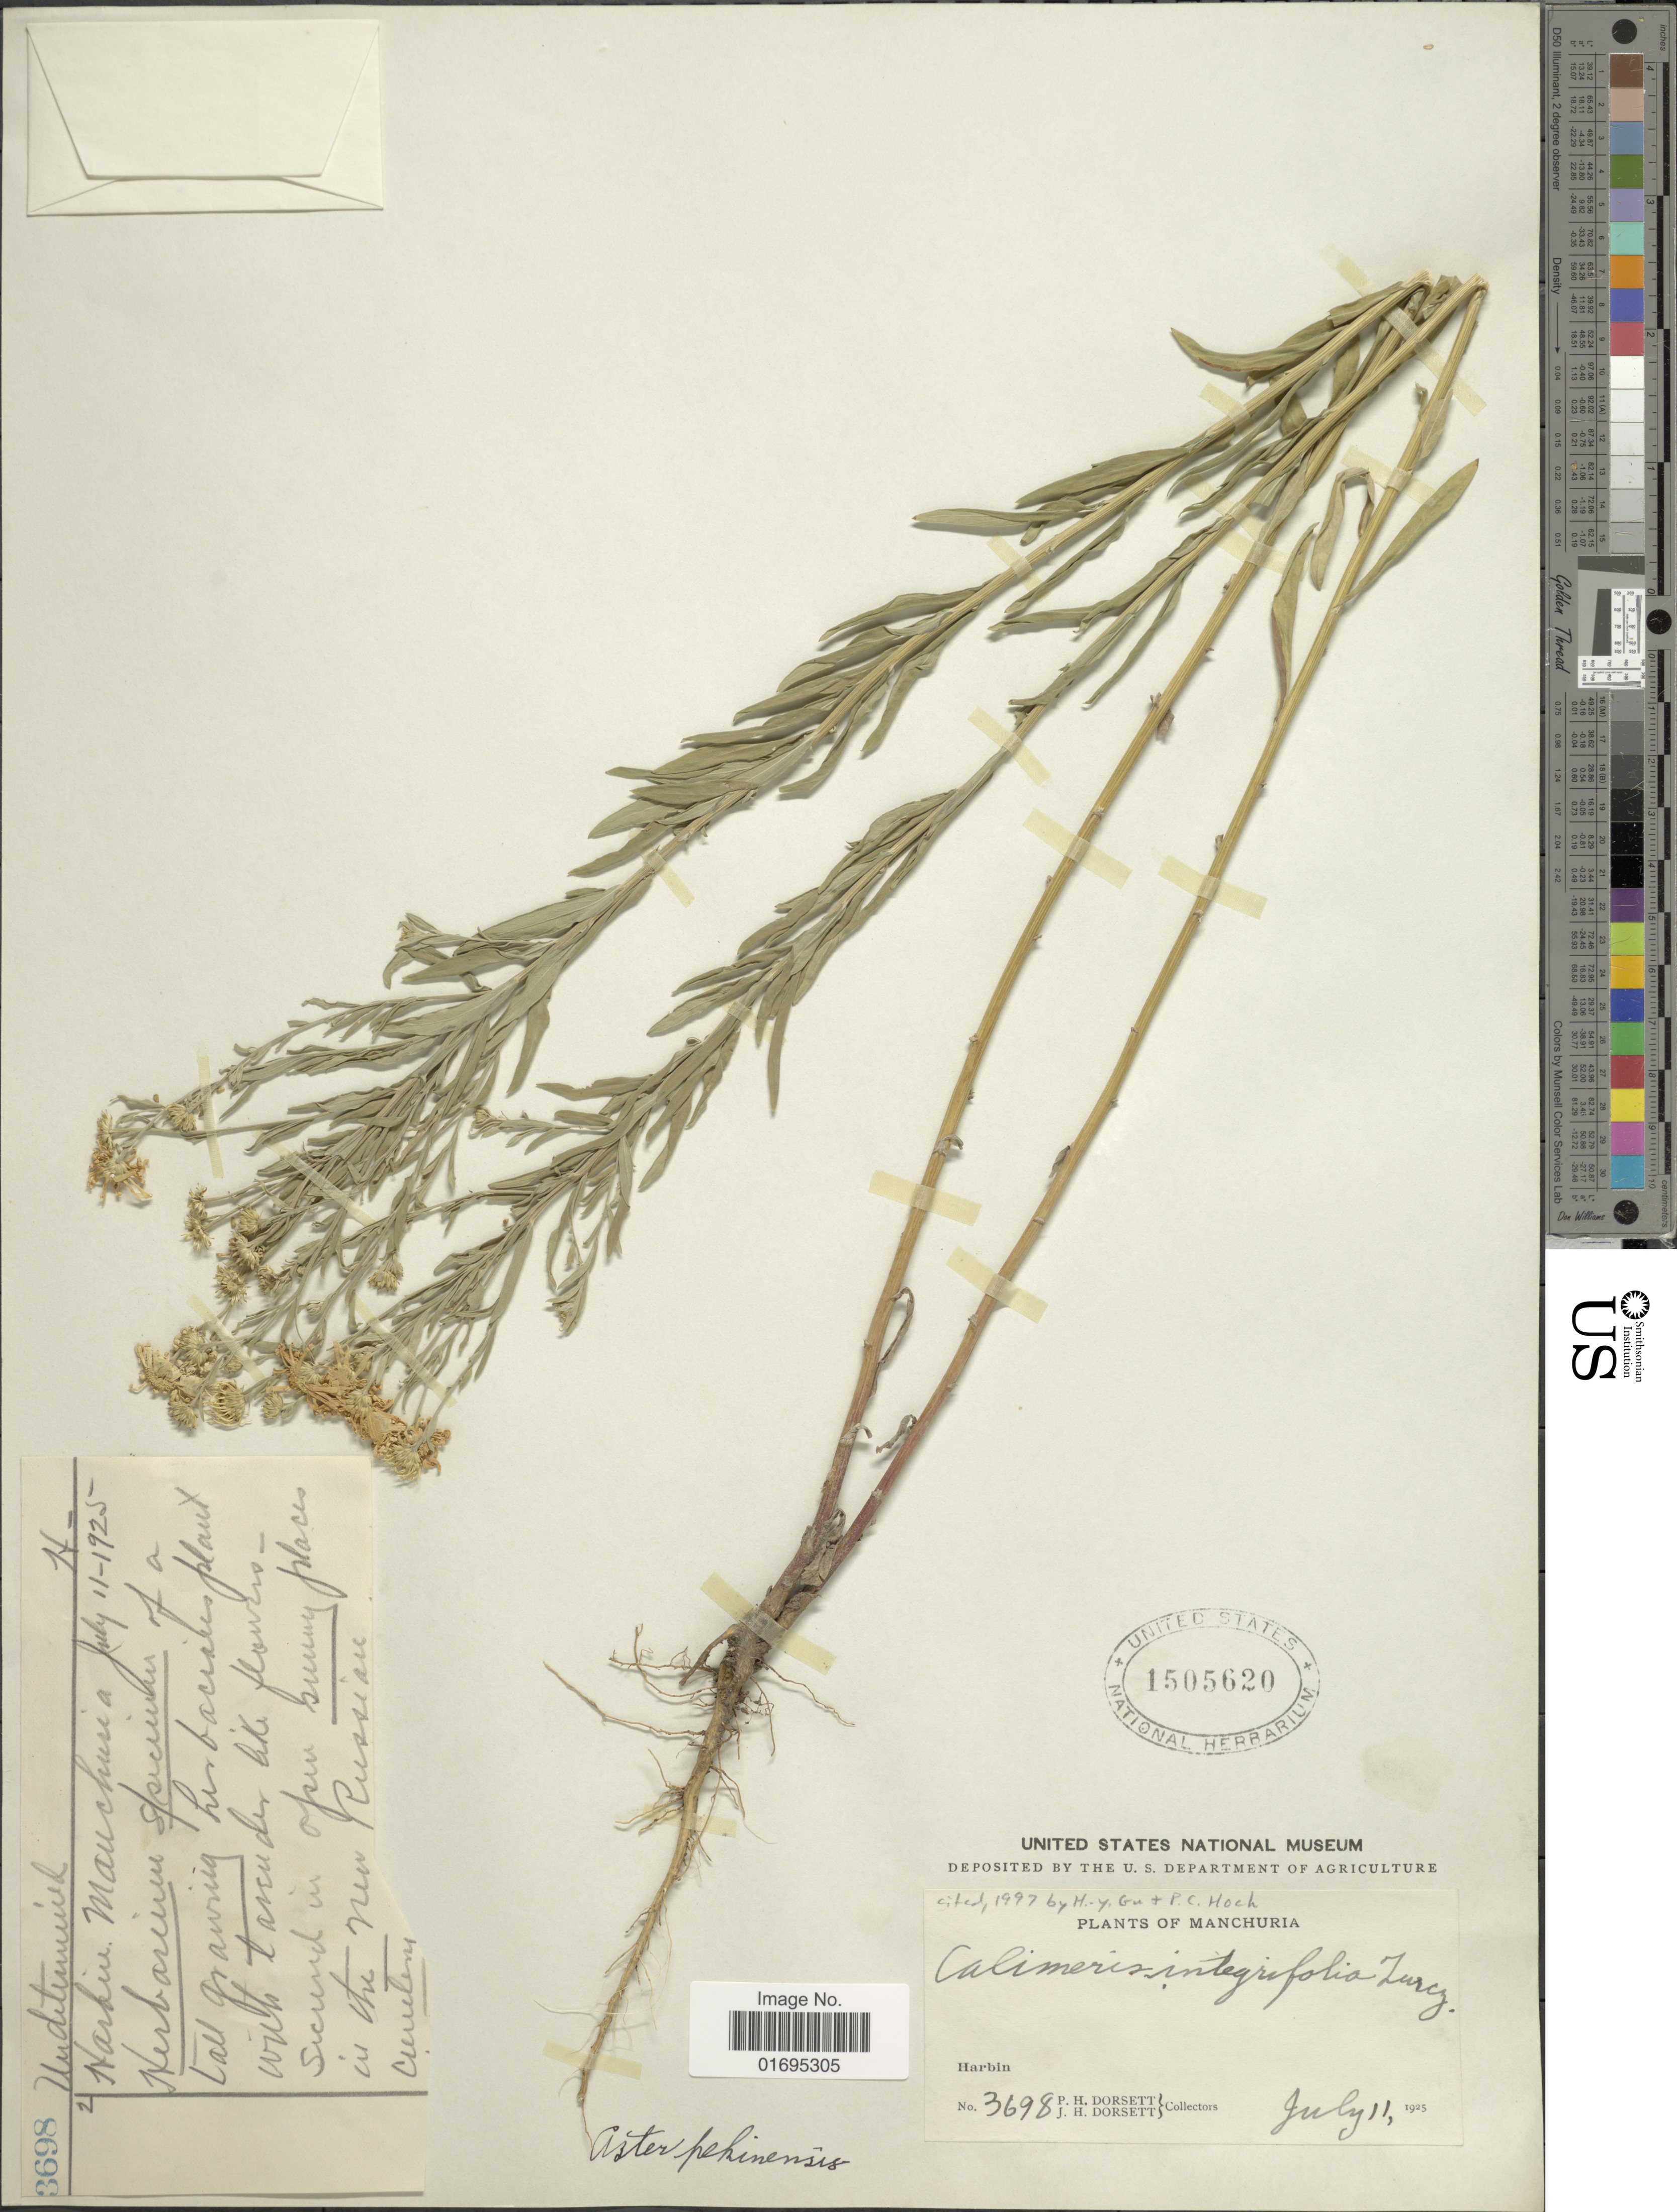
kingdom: Plantae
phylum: Tracheophyta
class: Magnoliopsida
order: Asterales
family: Asteraceae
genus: Kalimeris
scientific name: Kalimeris integrifolia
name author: Turcz. ex DC.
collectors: P. H. Dorsett & J. Dorsett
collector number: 3698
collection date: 1925-07-11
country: China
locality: Manchura, Harbin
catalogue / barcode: US 1505620